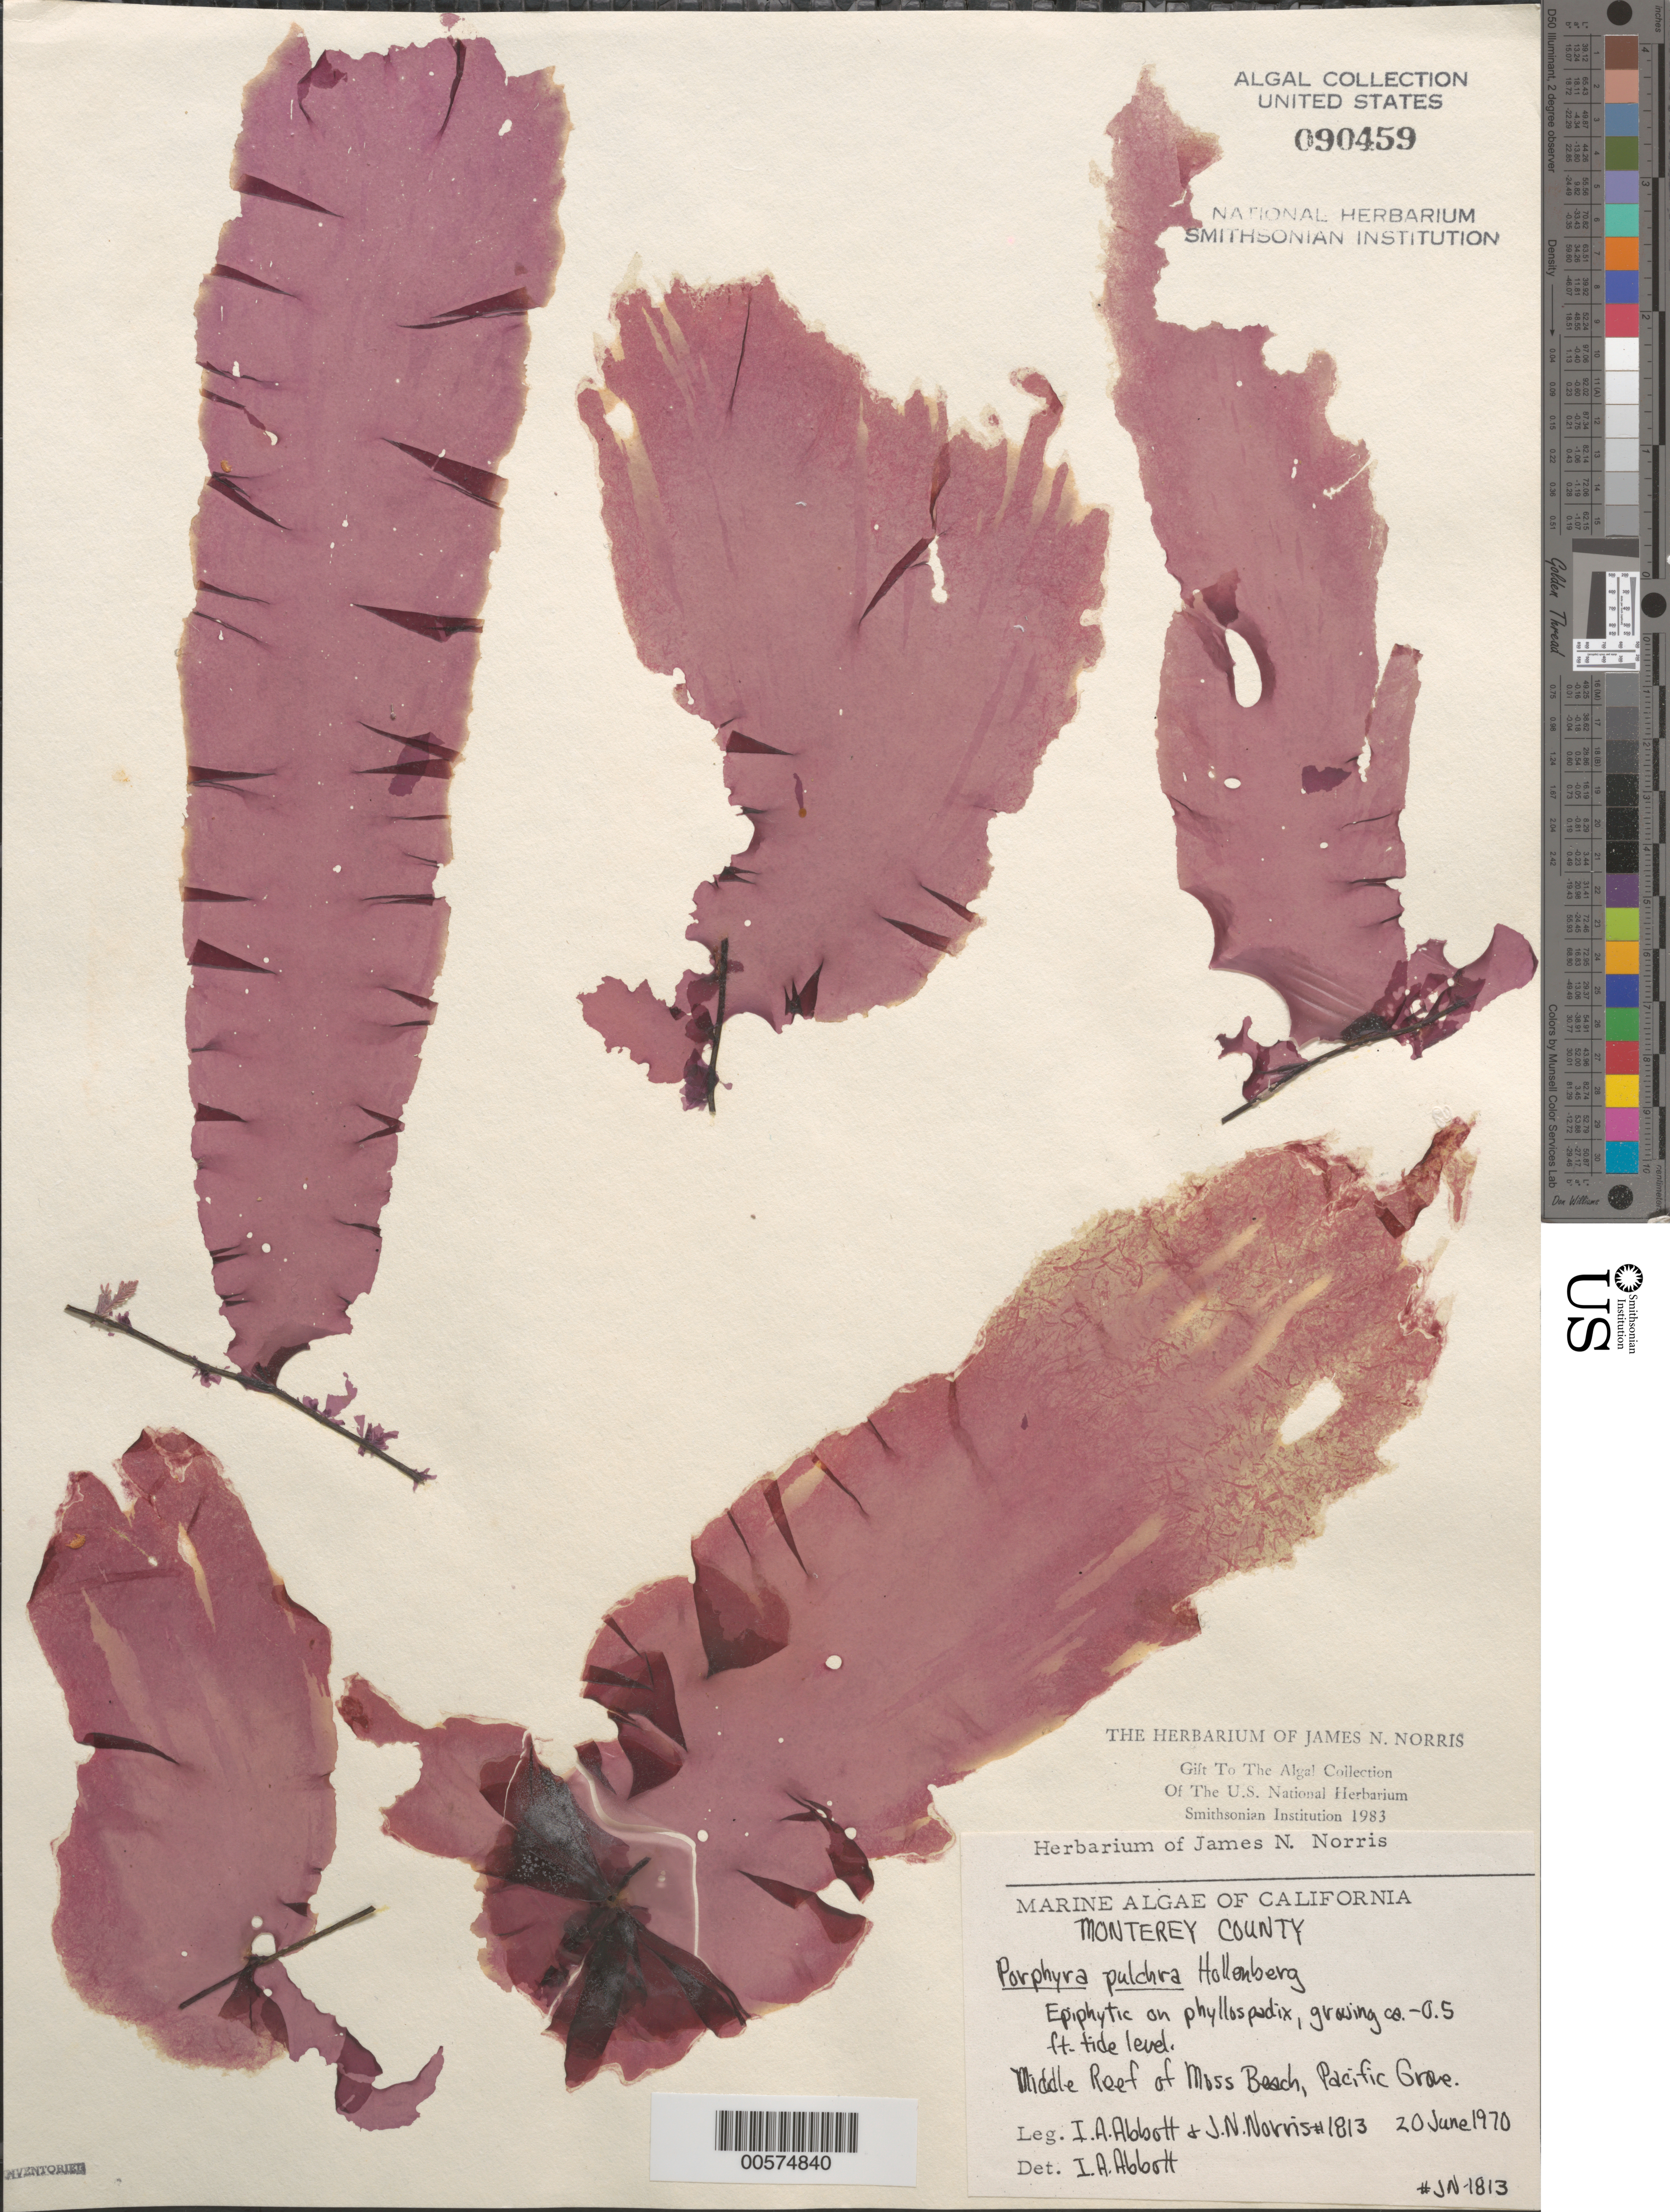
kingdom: Plantae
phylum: Rhodophyta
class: Bangiophyceae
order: Bangiales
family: Bangiaceae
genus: Porphyra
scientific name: Porphyra pulchra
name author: Hollenb. in G.M. Sm. & Hollenb.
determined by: Abbott, Isabella A.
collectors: I. A. Abbott & J. N. Norris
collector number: JN-1813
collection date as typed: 20 Jun 1970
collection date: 1970-06-20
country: United States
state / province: California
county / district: Monterey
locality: Middle reef of Moss Beach, Pacific Grove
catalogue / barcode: US 90459